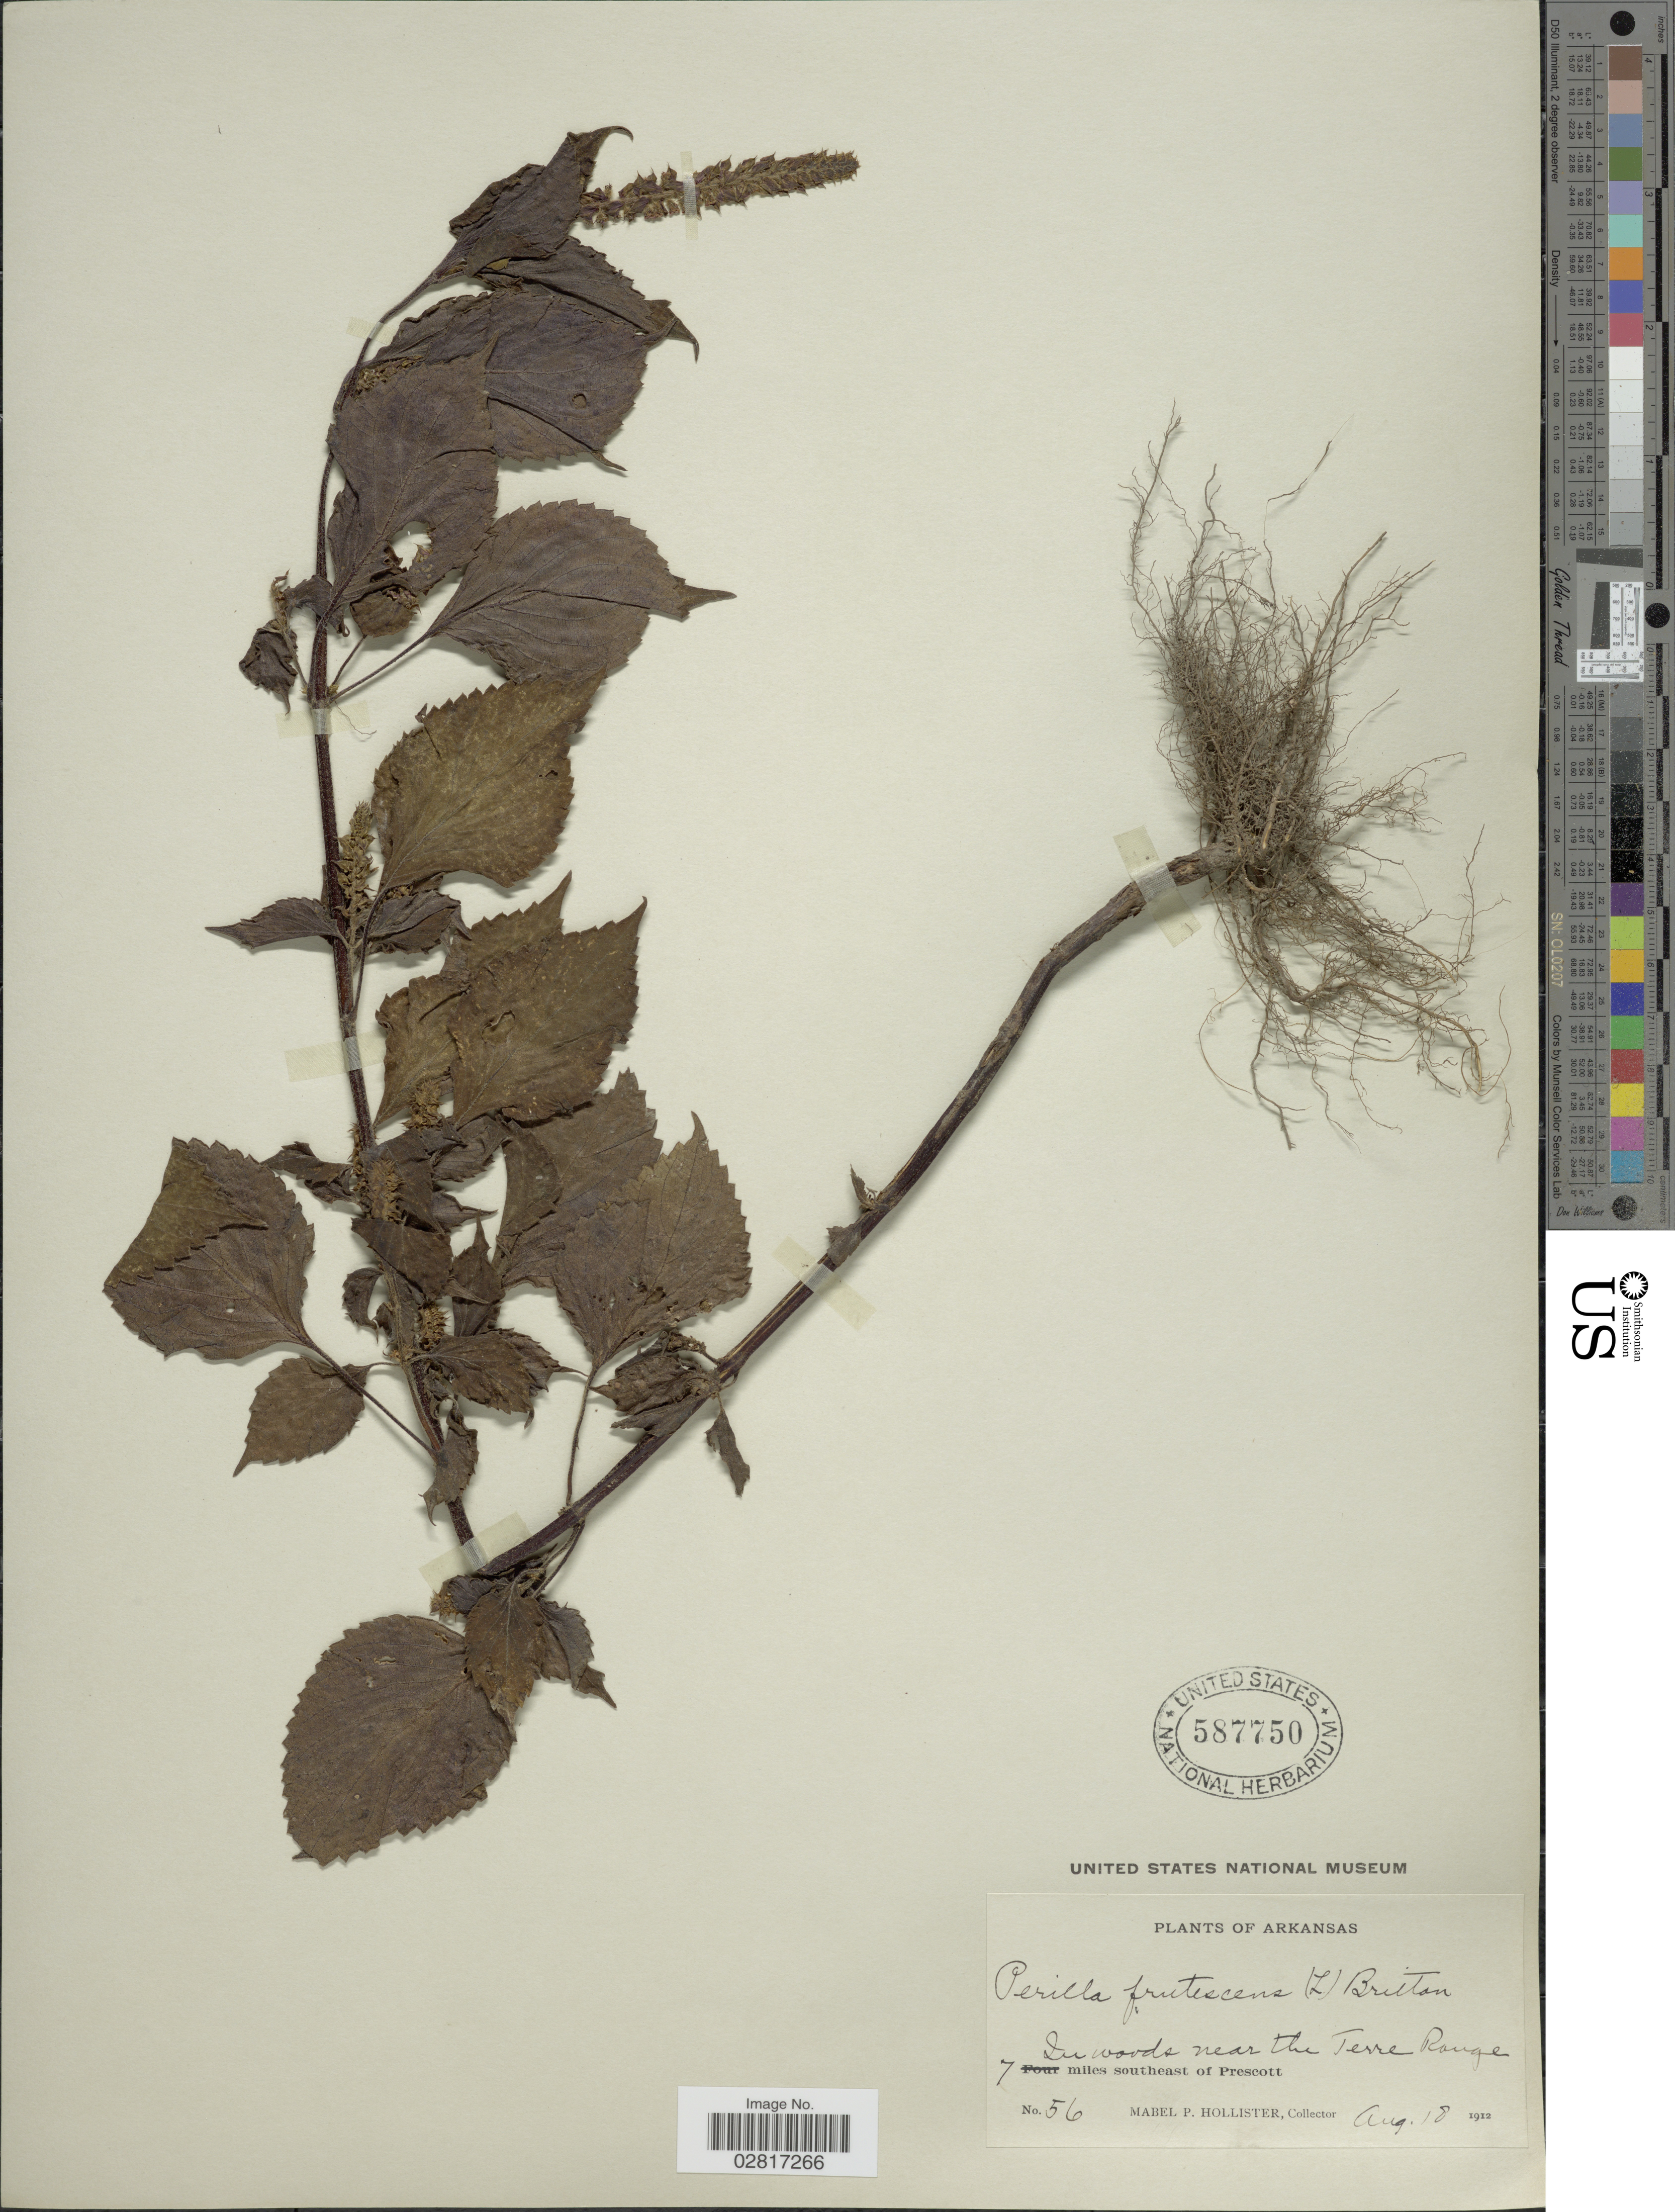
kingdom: Plantae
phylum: Tracheophyta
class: Magnoliopsida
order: Lamiales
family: Lamiaceae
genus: Perilla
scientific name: Perilla frutescens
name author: (L.) Britton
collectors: M. Hollister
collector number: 56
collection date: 1912-08-18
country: United States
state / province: Arkansas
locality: In woods near the Terre Range 7 miles southeast of Prescott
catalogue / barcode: US 587750